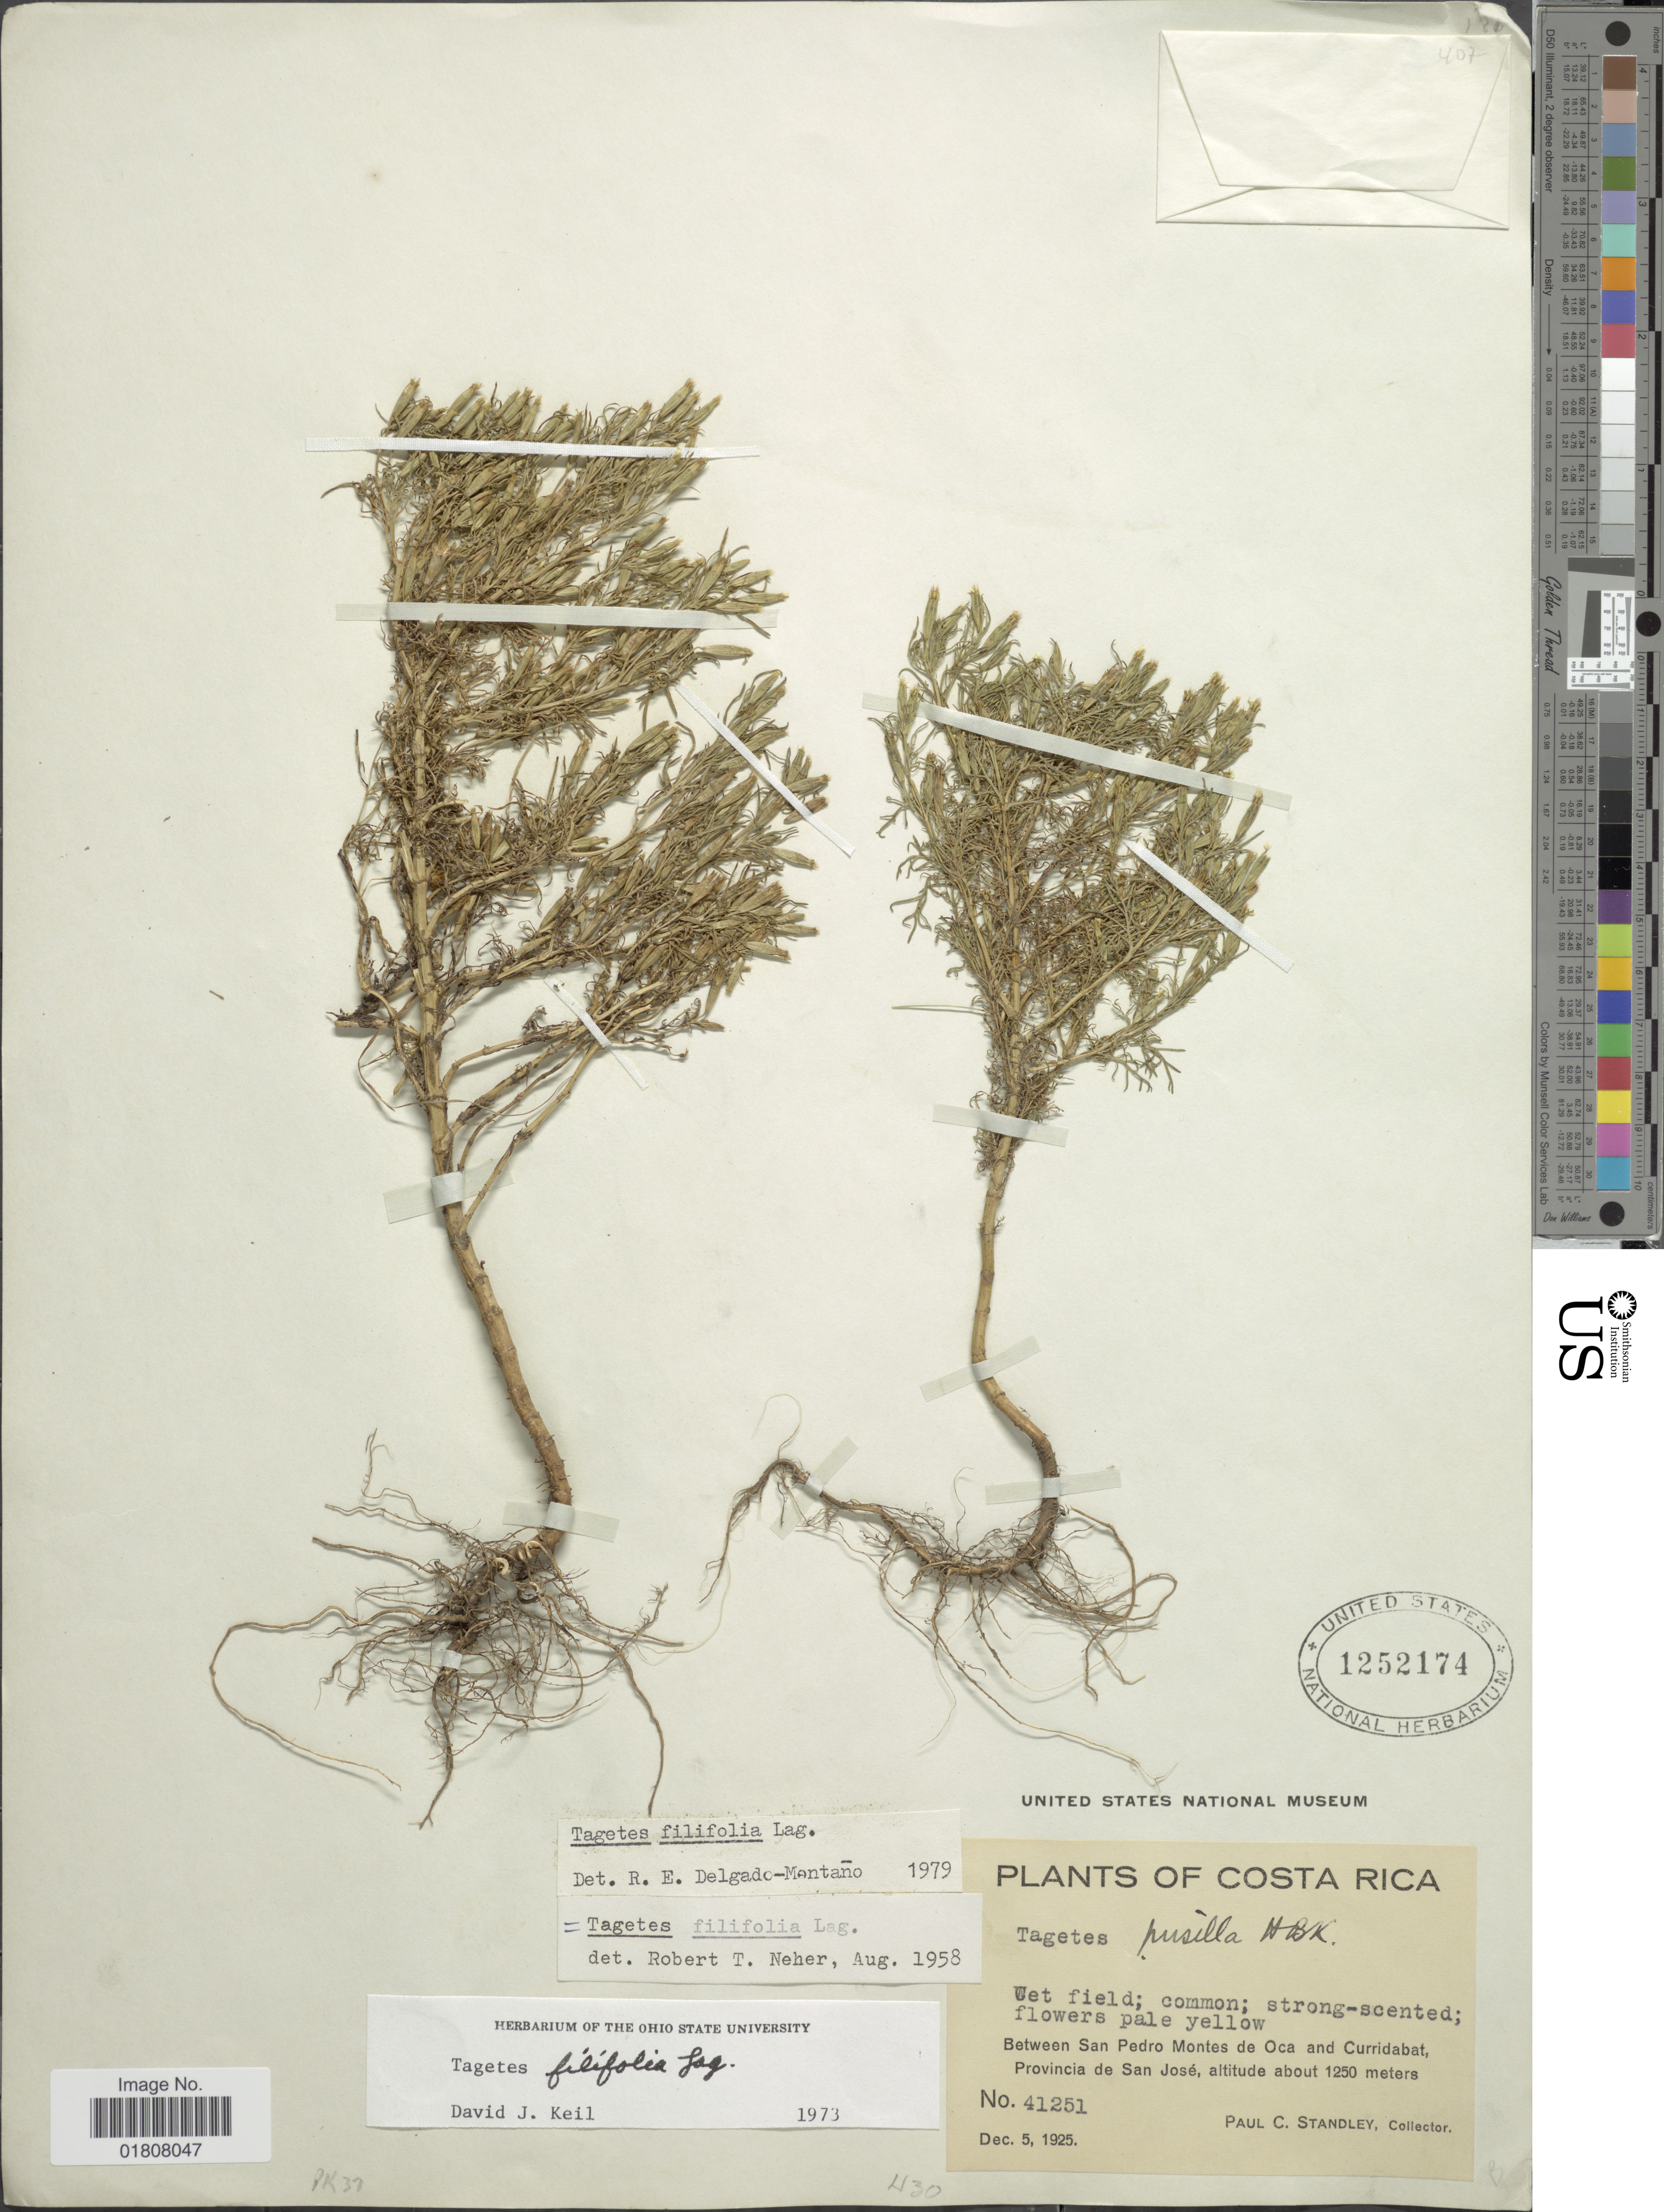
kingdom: Plantae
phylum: Tracheophyta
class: Magnoliopsida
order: Asterales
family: Asteraceae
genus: Tagetes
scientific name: Tagetes filifolia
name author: Lag.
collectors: P. C. Standley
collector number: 41251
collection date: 1925-12-05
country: Costa Rica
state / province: San José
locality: Between San Pedro Montes de Oca and Curridabat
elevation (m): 1250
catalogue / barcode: US 1252174